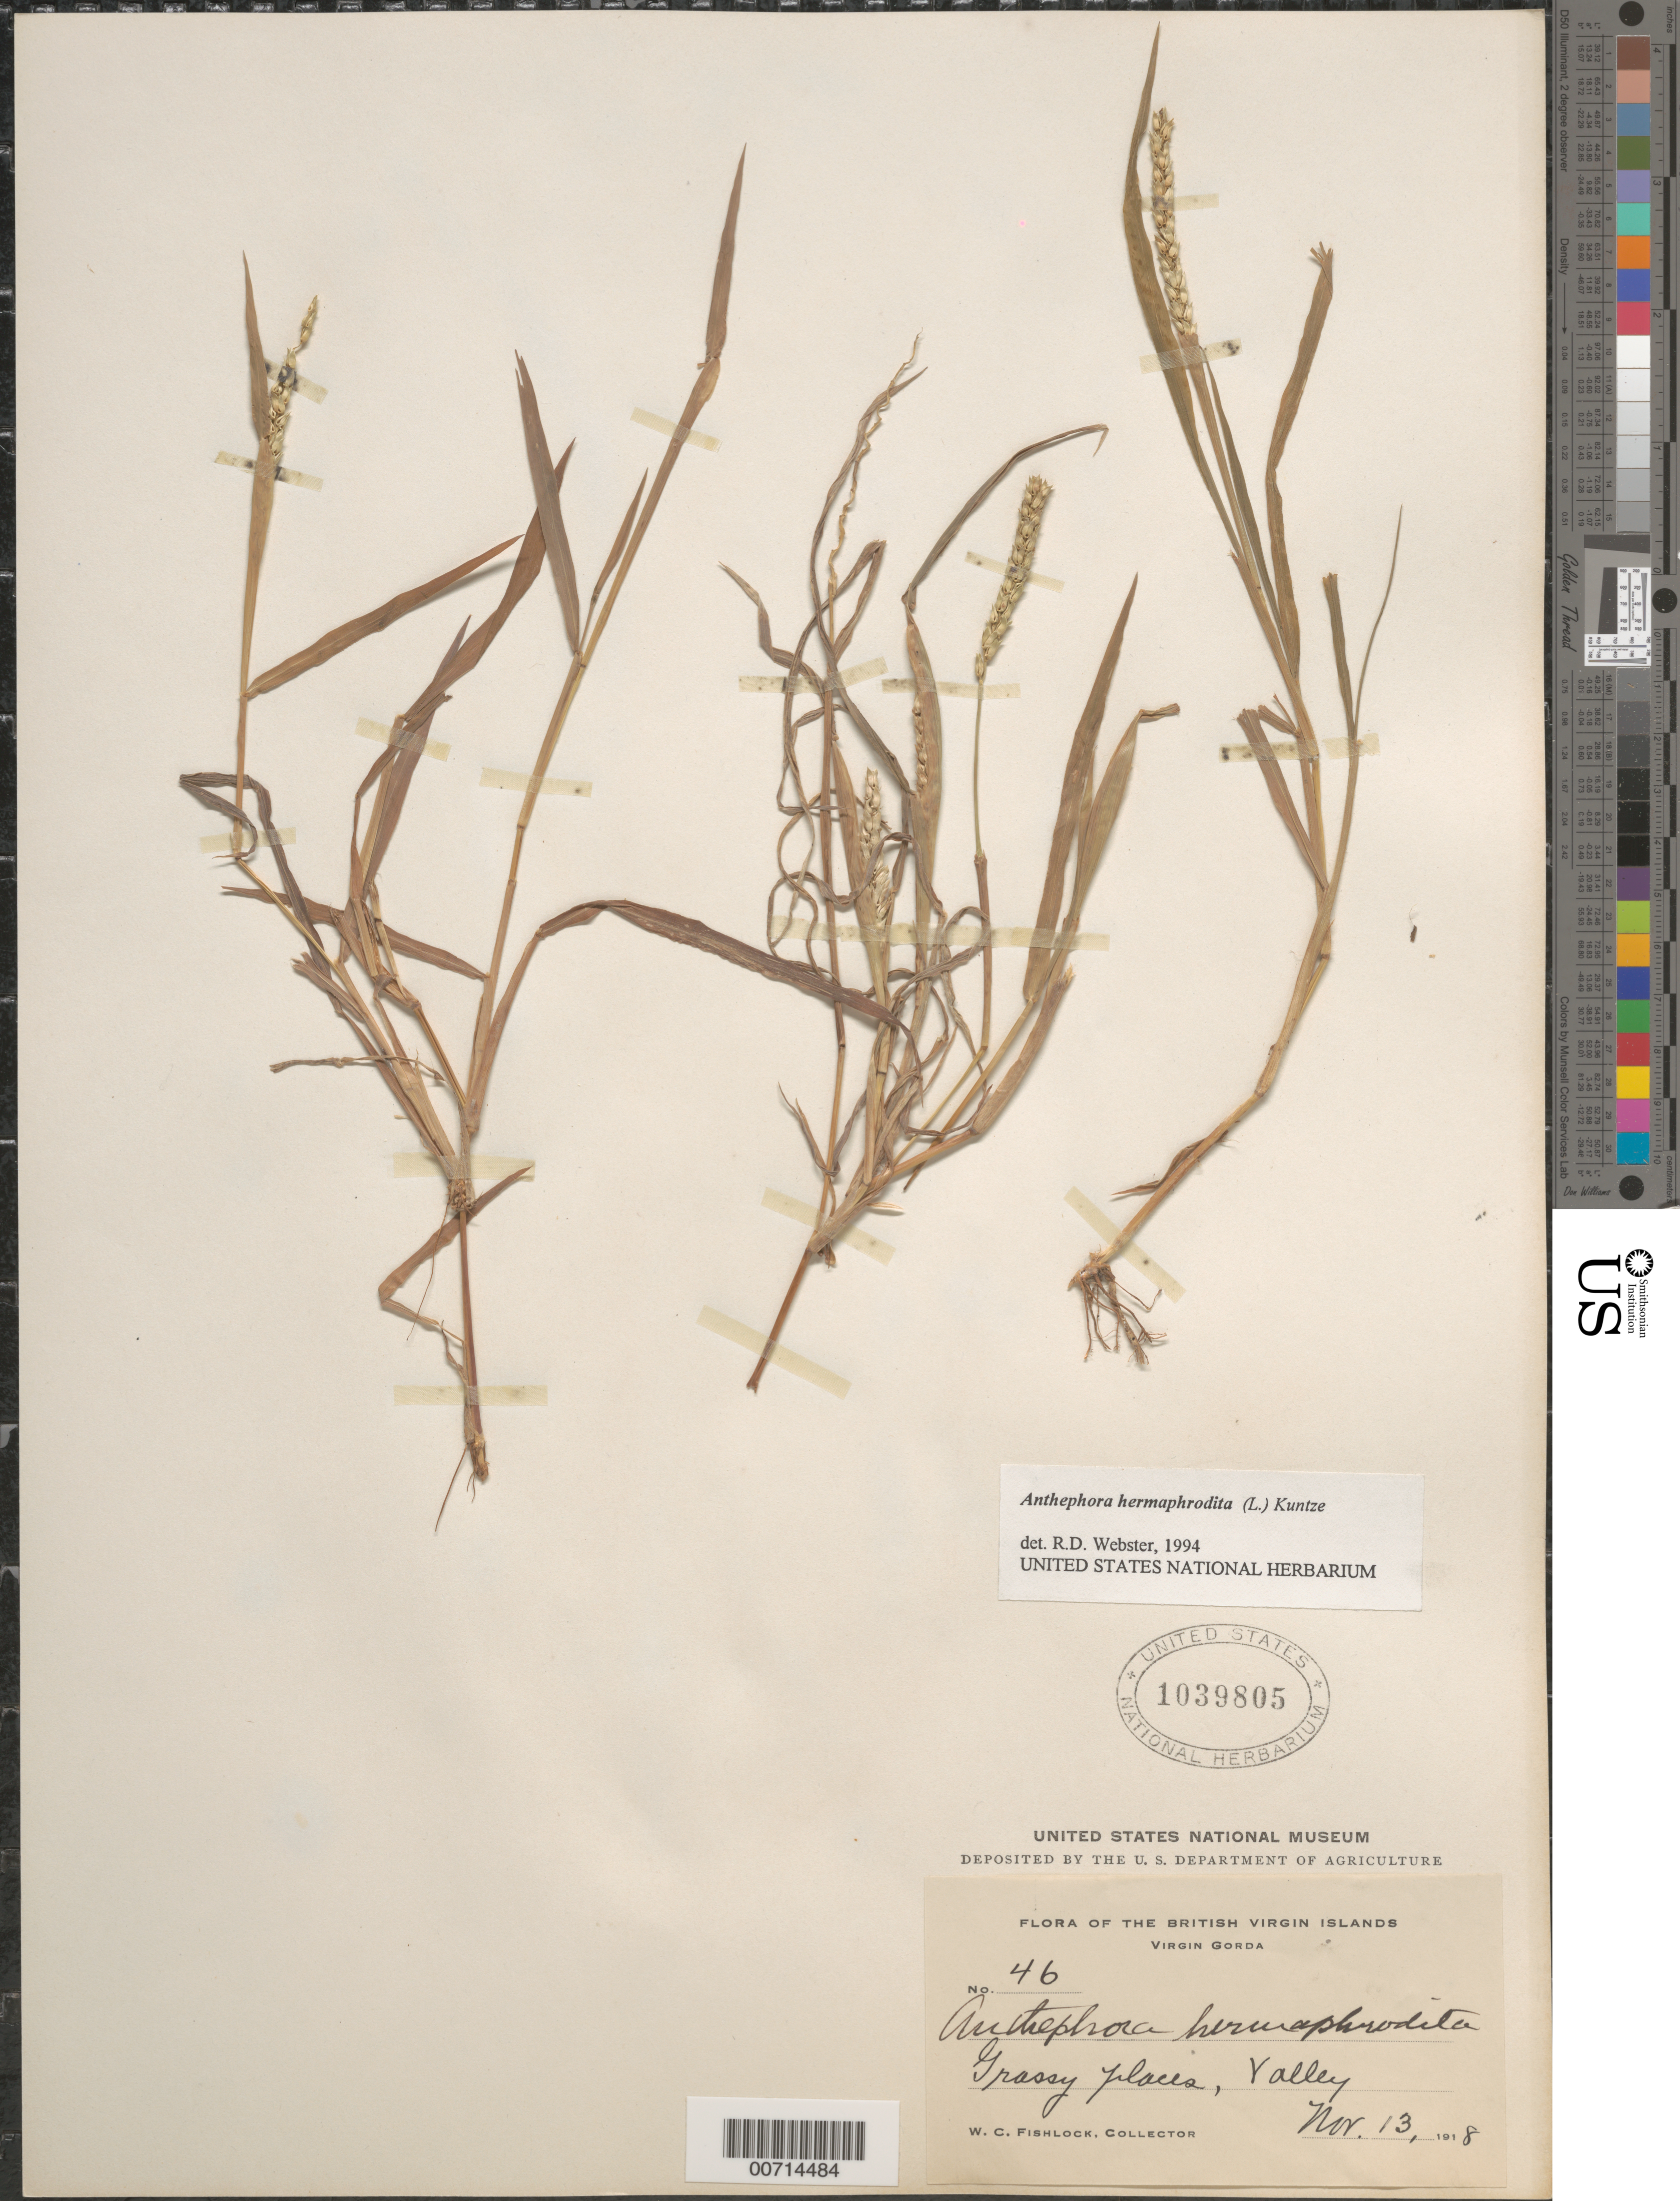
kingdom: Plantae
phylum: Tracheophyta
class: Liliopsida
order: Poales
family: Poaceae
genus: Anthephora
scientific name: Anthephora hermaphrodita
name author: (L.) Kuntze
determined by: Webster, Robert D.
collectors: W. Fishlock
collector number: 46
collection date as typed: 13 Nov 1918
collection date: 1918-11-13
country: British Virgin Islands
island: Virgin Gorda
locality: Virgin Gorda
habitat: Grassy places, valley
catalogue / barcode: US 1039805